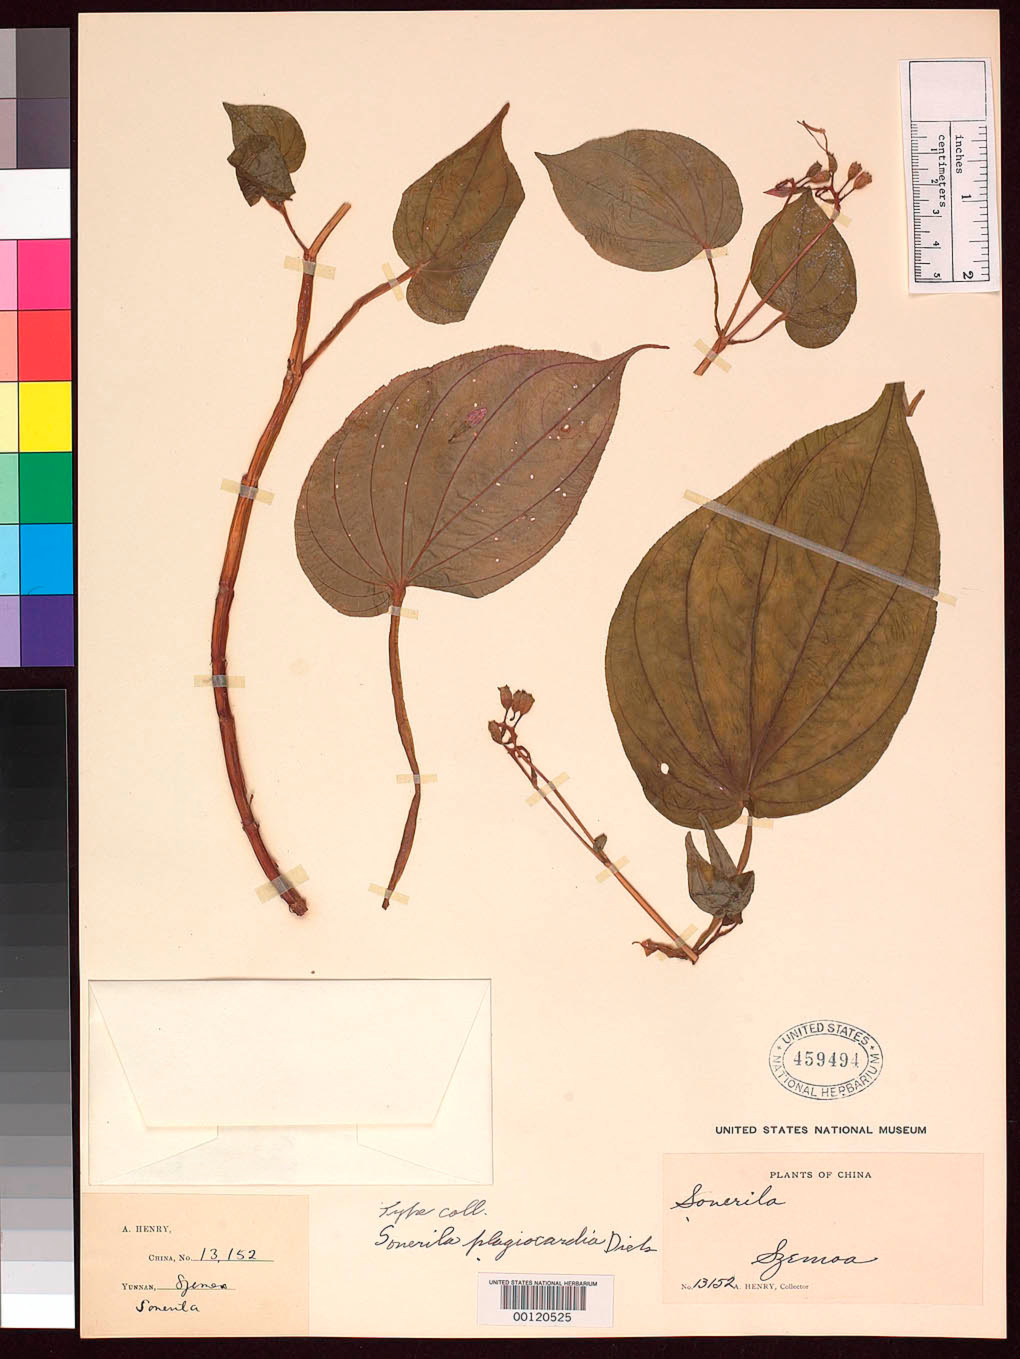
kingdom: Plantae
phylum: Tracheophyta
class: Magnoliopsida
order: Myrtales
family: Melastomataceae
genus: Sonerila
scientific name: Sonerila plagiocardia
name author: Diels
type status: Isotype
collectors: A. Henry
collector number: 13152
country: China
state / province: Yunnan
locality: Szemao.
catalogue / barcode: US 459494